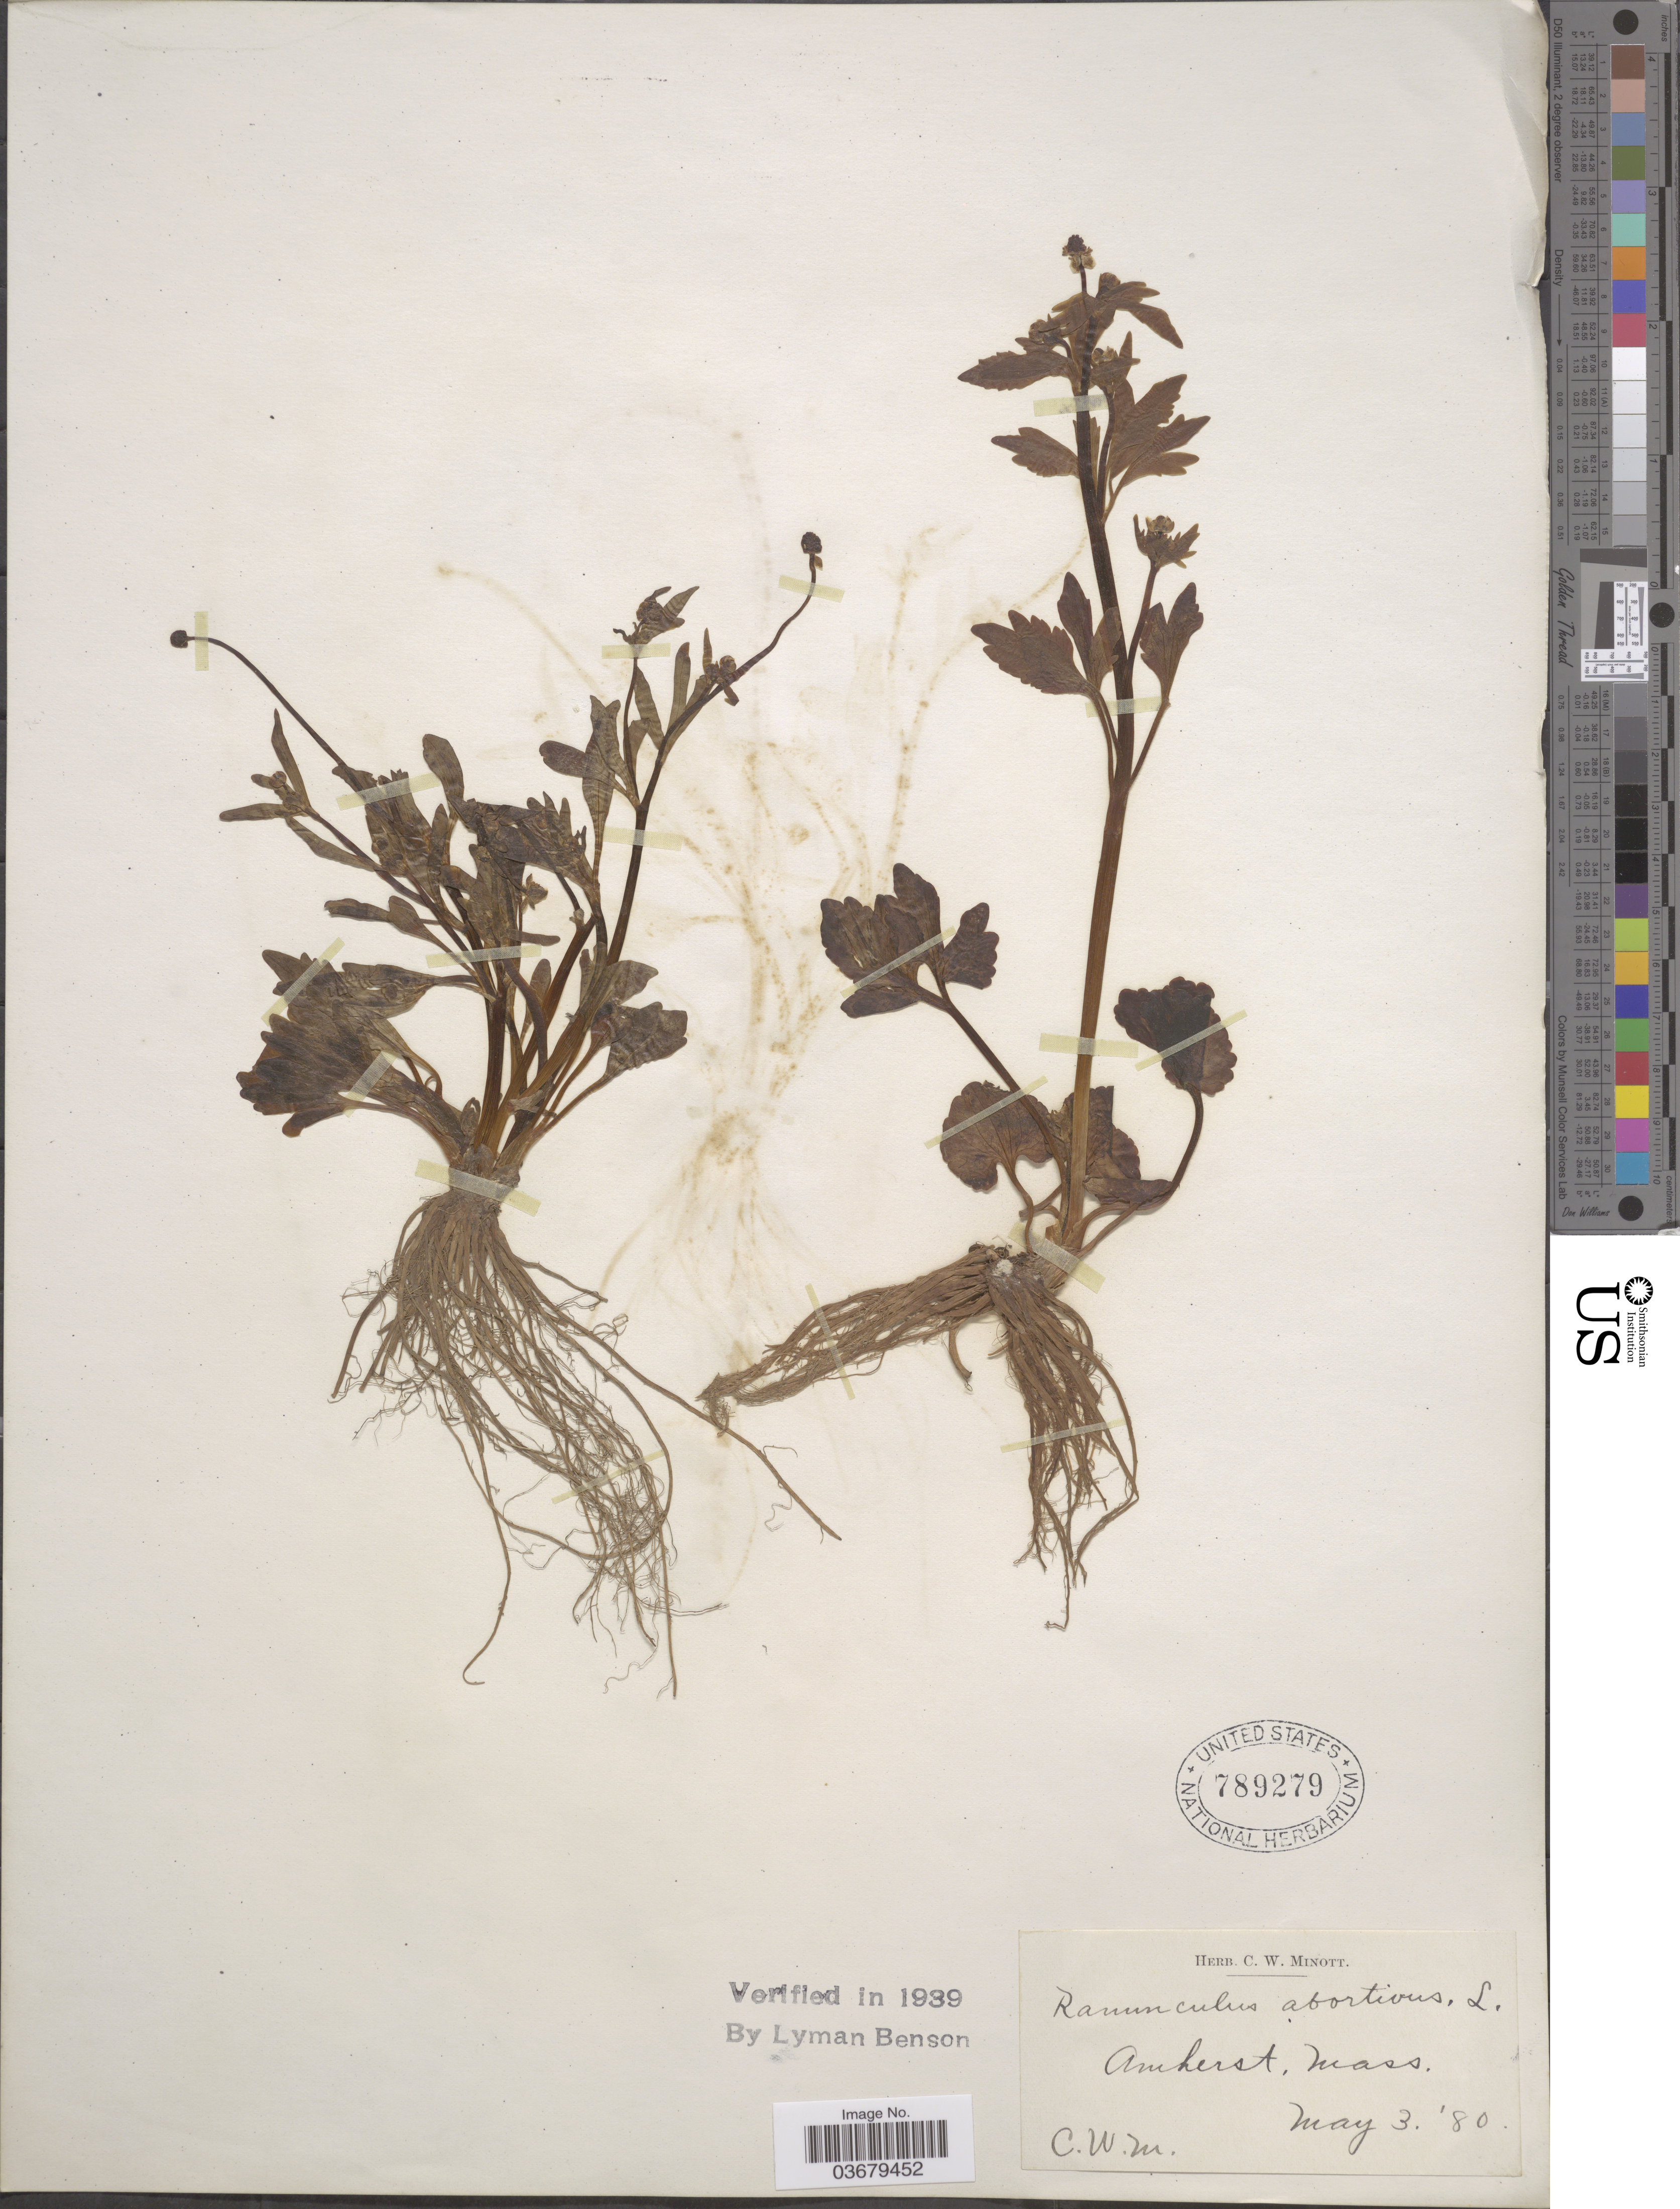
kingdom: Plantae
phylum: Tracheophyta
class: Magnoliopsida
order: Ranunculales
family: Ranunculaceae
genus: Ranunculus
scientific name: Ranunculus abortivus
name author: L.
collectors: C. Minott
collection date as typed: Transcribed d/m/y: 3/5/80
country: United States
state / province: Massachusetts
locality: Amherst.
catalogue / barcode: US 789279